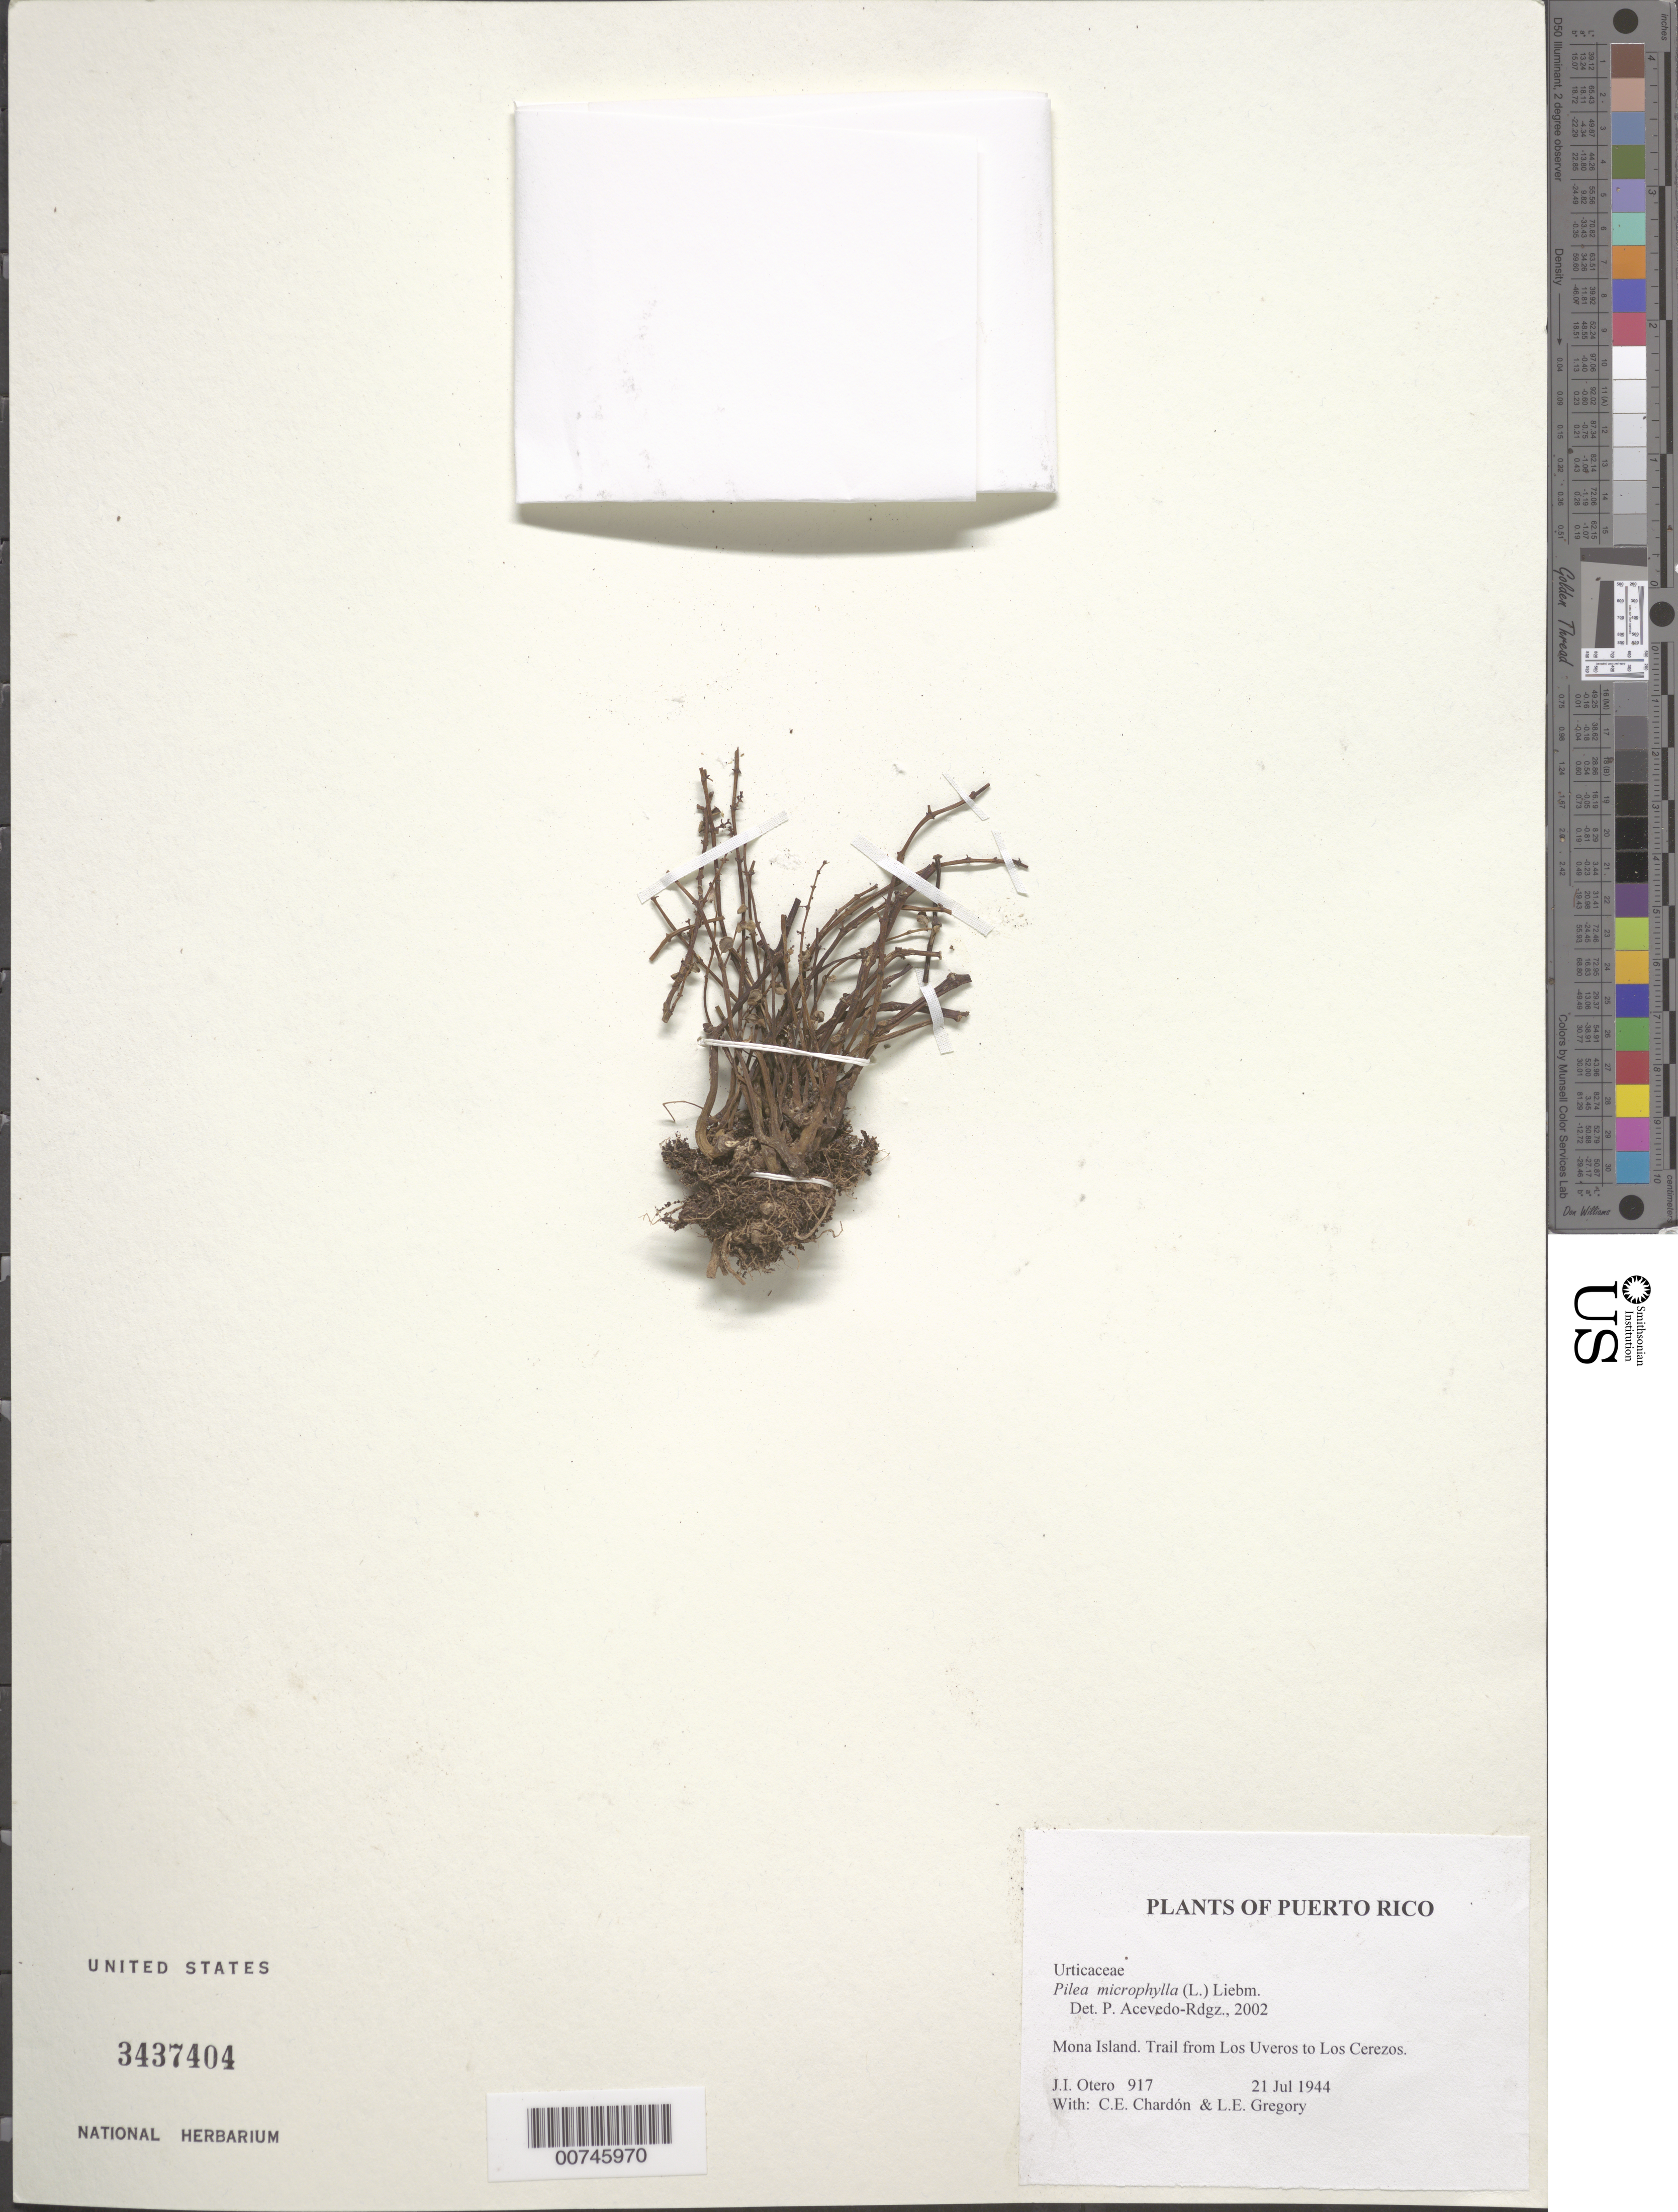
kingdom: Plantae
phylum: Tracheophyta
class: Magnoliopsida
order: Rosales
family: Urticaceae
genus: Pilea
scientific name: Pilea microphylla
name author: (L.) Liebm.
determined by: Acevedo-Rodríguez, P., (BOT), Smithsonian Institution - National Museum of Natural History (UNITED STATES)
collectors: J. Otero, C. E. Chardón & L. E. Gregory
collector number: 917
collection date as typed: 21 Jul 1944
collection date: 1944-07-21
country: Puerto Rico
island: Mona I.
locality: Trail from Los Uveros to Los Cerezos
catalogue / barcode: US 3437404